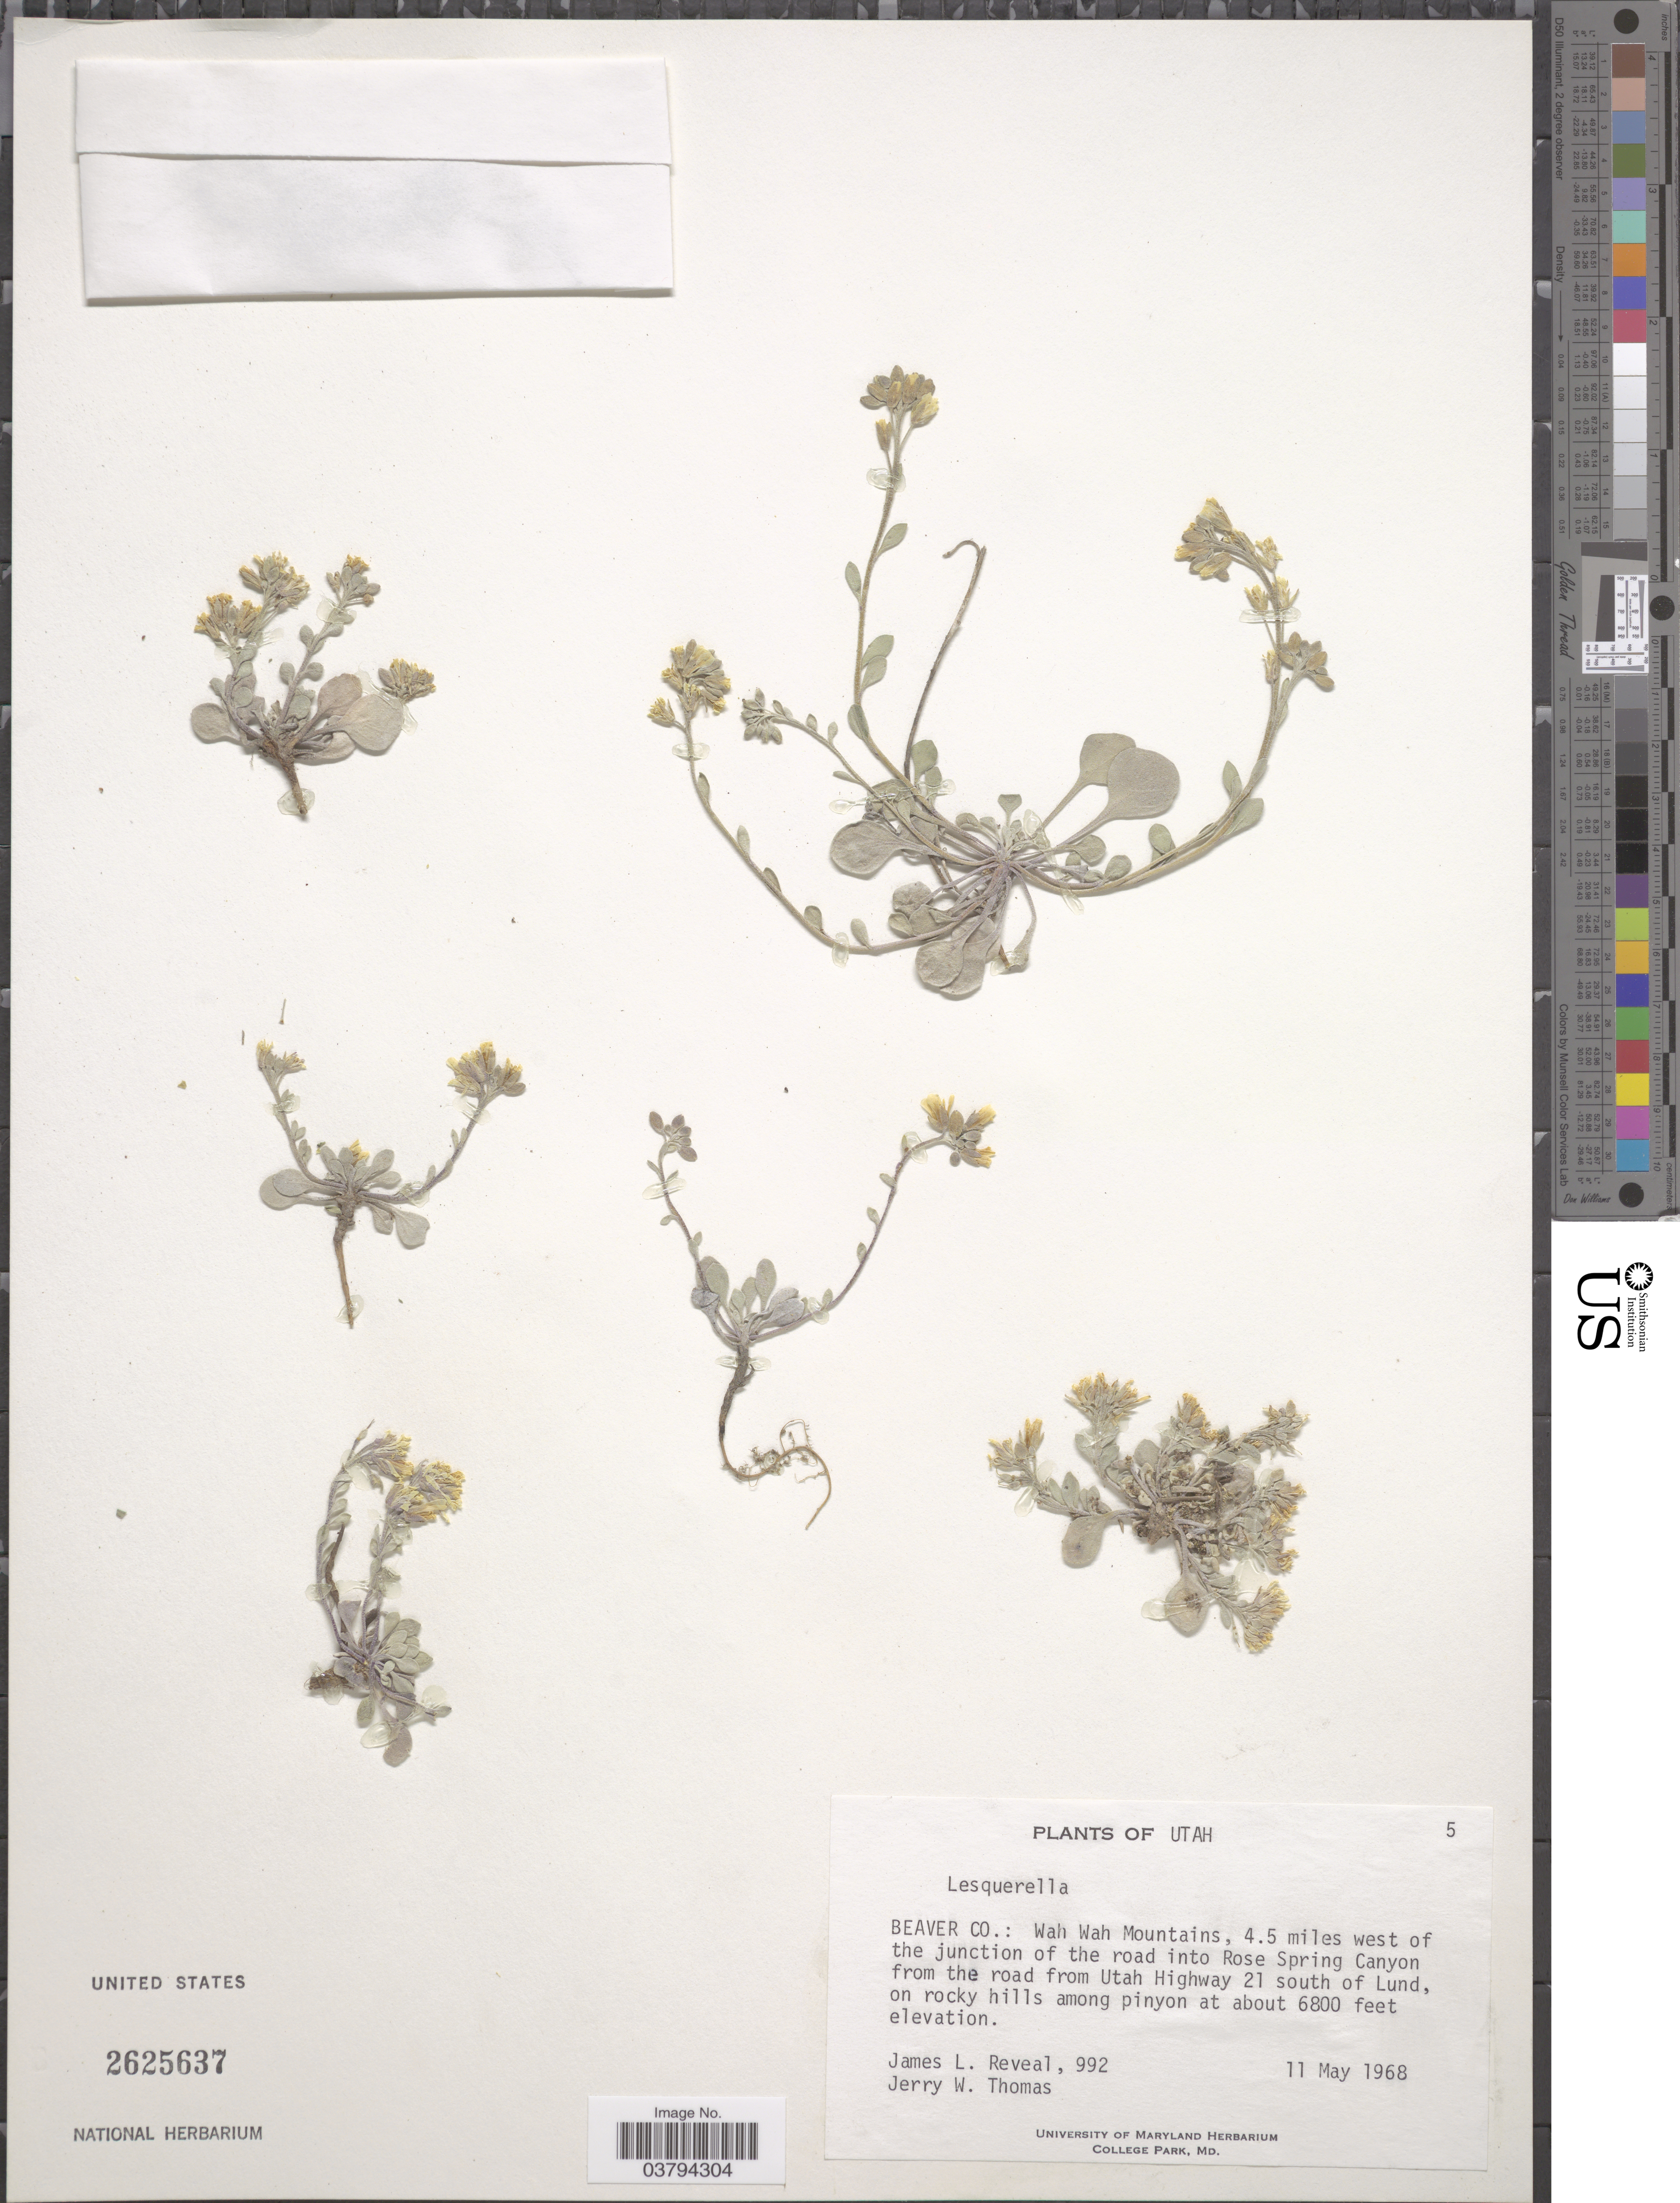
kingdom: Plantae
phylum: Tracheophyta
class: Magnoliopsida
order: Brassicales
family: Brassicaceae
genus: Lesquerella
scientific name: Lesquerella sp.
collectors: J. L. Reveal & J. W. Thomas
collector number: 992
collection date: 1968-05-11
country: United States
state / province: Utah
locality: Beaver Co.: Wah Wah Mountains, 4.5 miles west of the junction of the road into Rose Spring Canyon from the road from Utah Highway 21 south of Lund.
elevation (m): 2073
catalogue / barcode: US 2625637